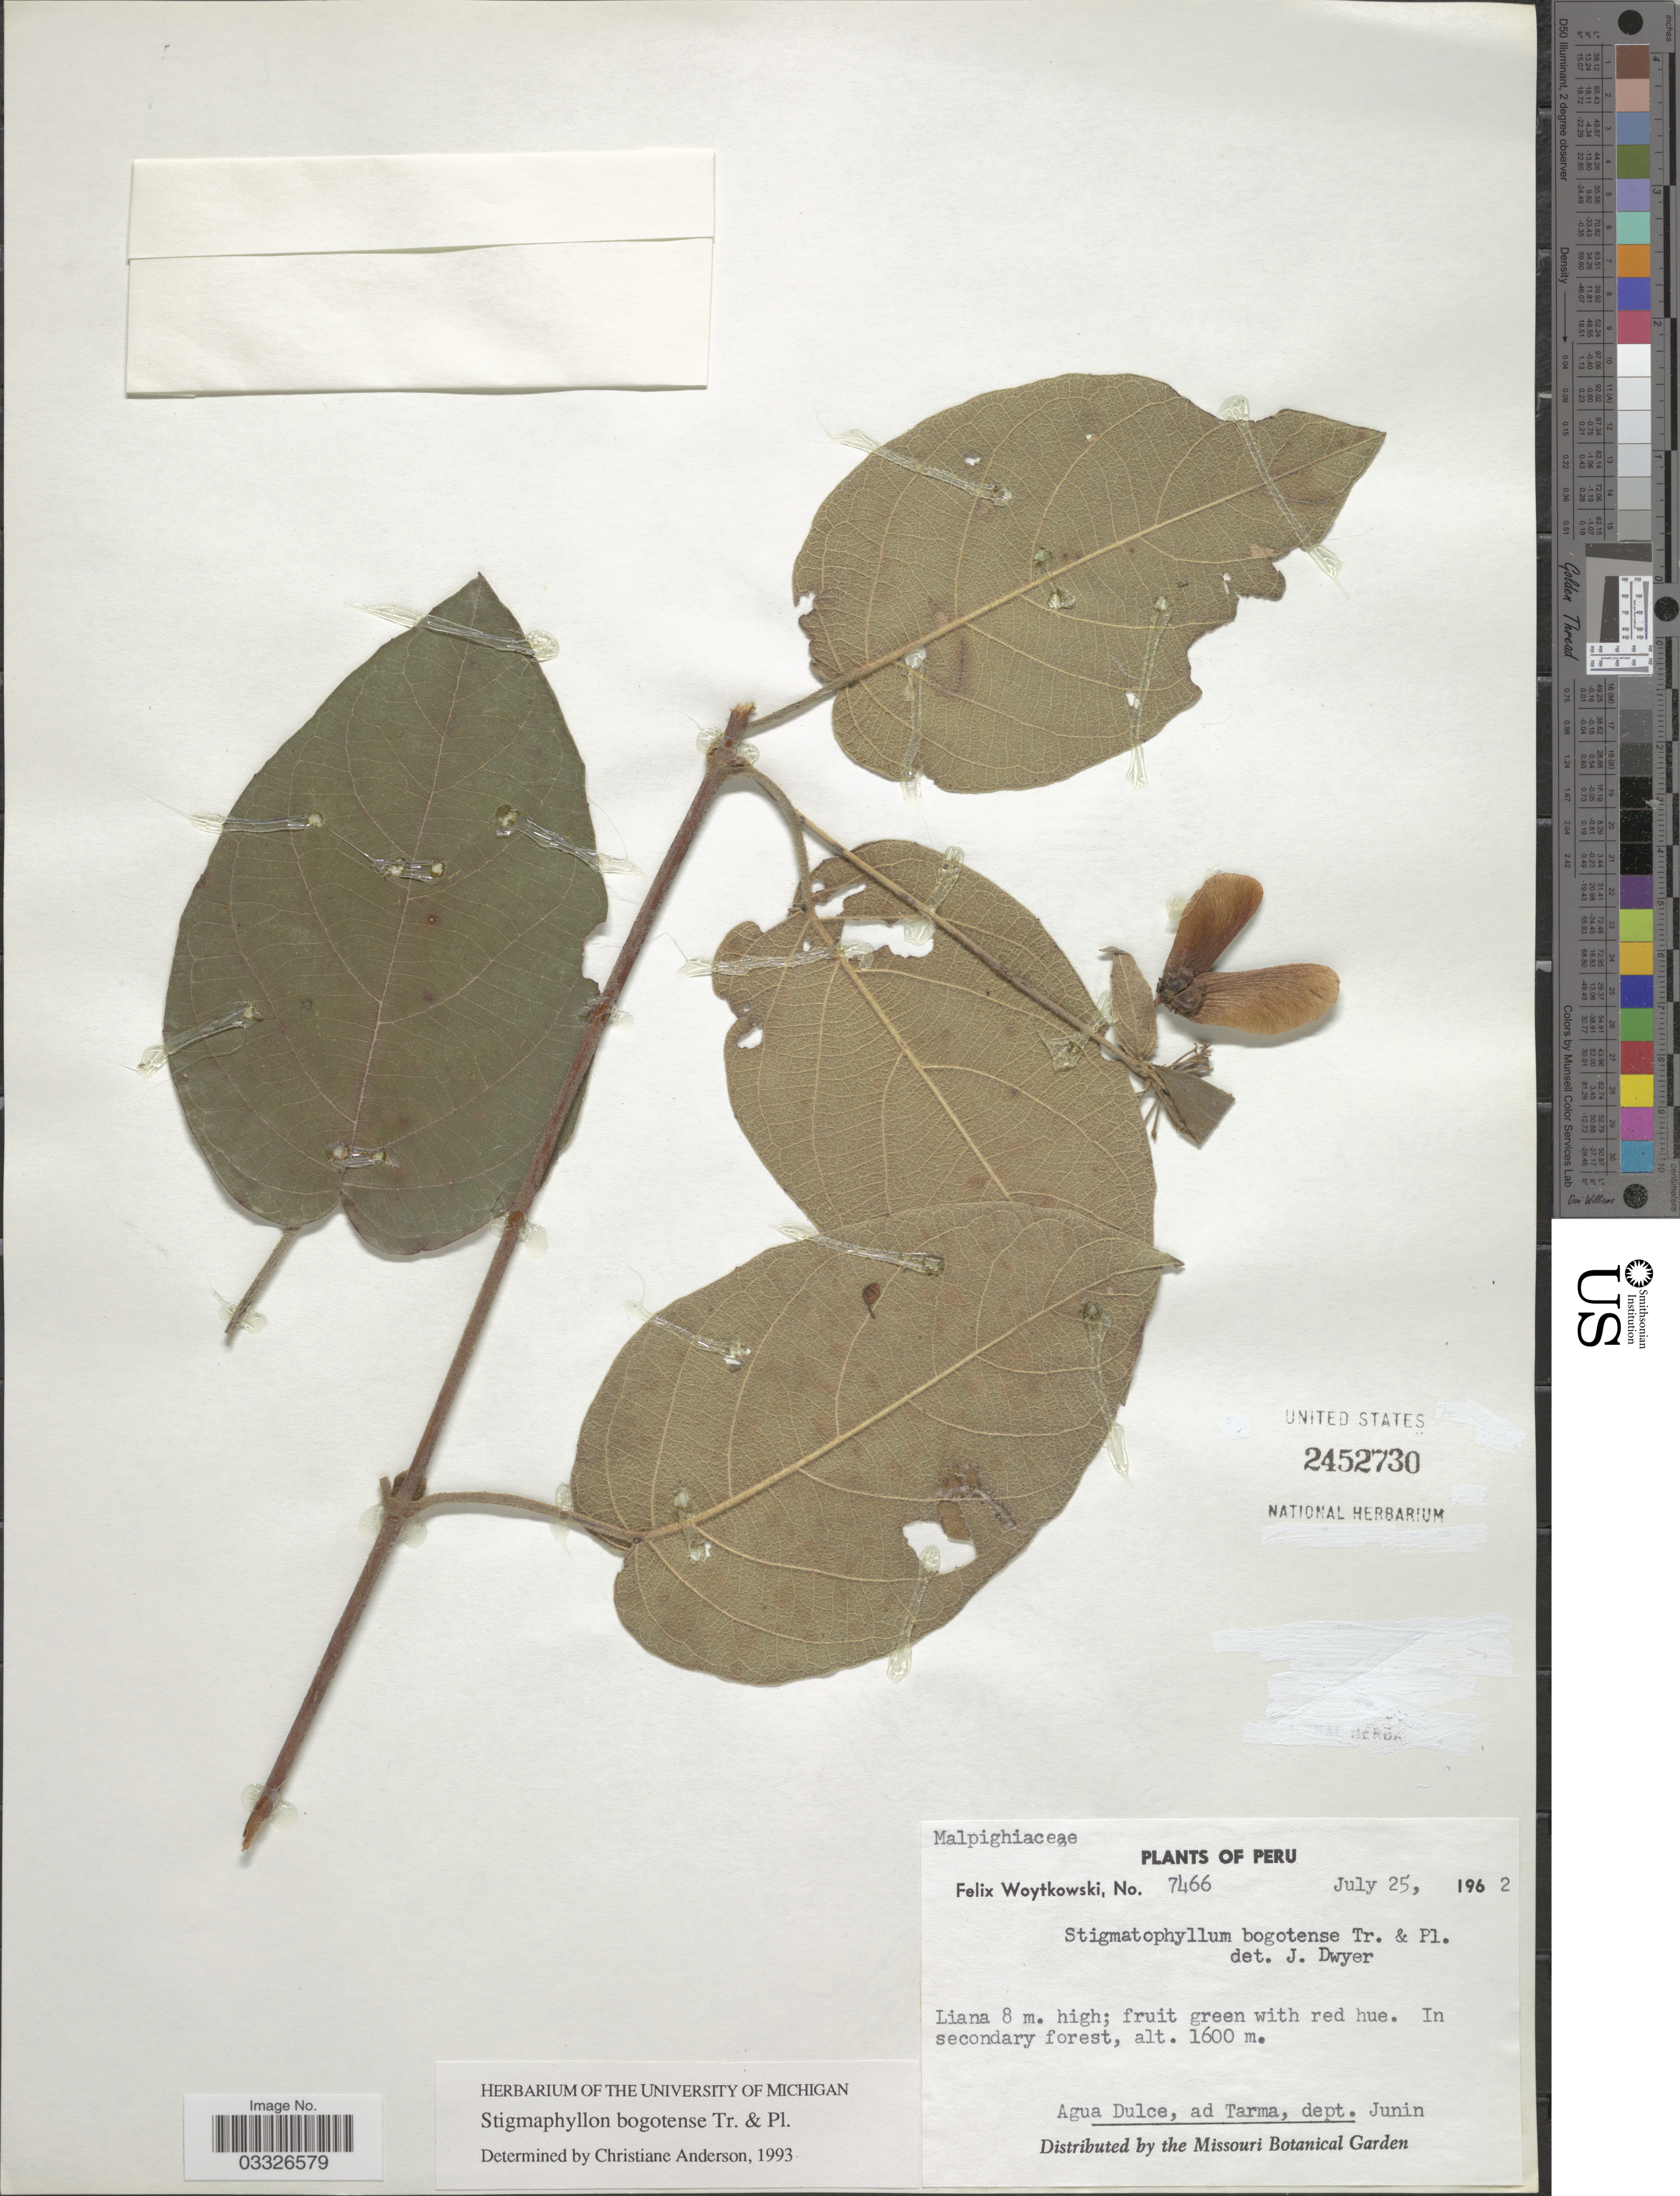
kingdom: Plantae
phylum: Tracheophyta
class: Magnoliopsida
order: Malpighiales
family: Malpighiaceae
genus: Stigmaphyllon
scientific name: Stigmaphyllon bogotense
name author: Triana & Planch.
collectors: F. Woytkowski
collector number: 7466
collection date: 1962-07-25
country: Peru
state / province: Junín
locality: Agua Dulce, ad Tarma, dept. Junin.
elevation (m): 1600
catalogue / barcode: US 2452730